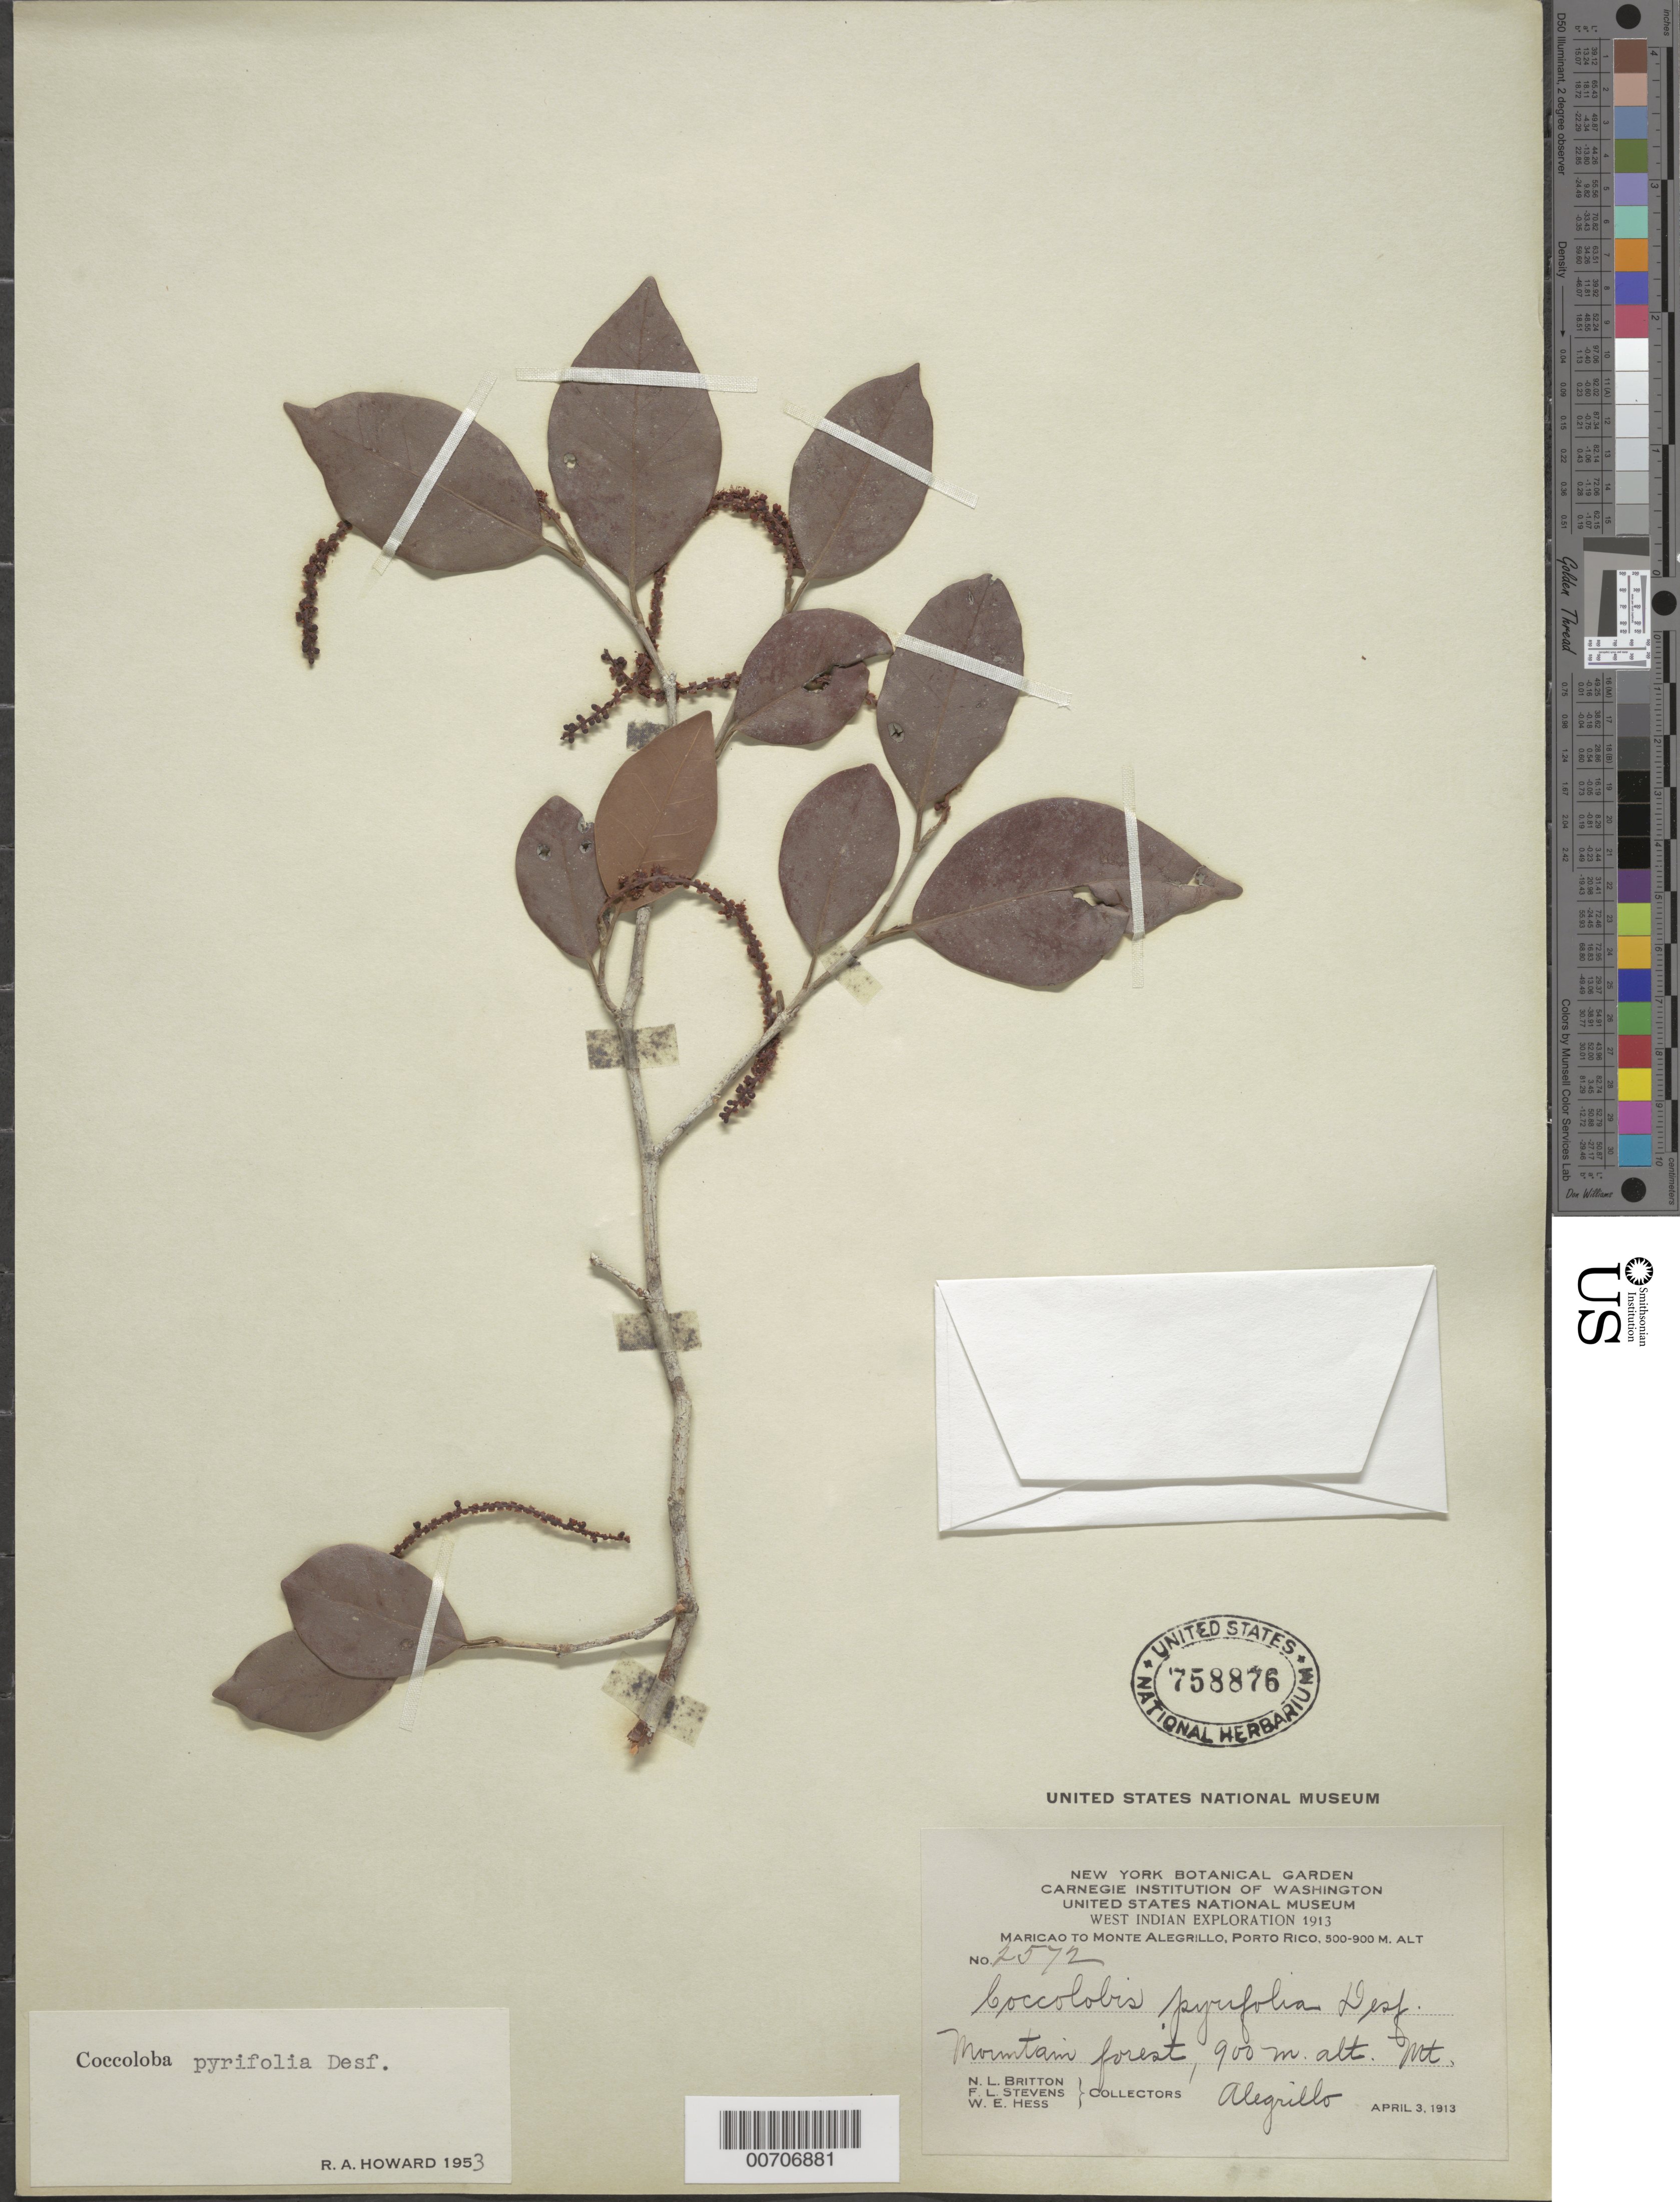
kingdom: Plantae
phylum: Tracheophyta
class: Magnoliopsida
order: Caryophyllales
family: Polygonaceae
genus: Coccoloba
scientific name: Coccoloba pyrifolia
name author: Desf.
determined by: Howard, R. A.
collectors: N. Britton, F. L. Stevens & W. Hess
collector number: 2572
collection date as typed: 03 Apr 1913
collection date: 1913-04-03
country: Puerto Rico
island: Greater Antilles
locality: Maricao to Monte Alegrillo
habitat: Mountain forest, 900 m alt.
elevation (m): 500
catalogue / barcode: US 758876